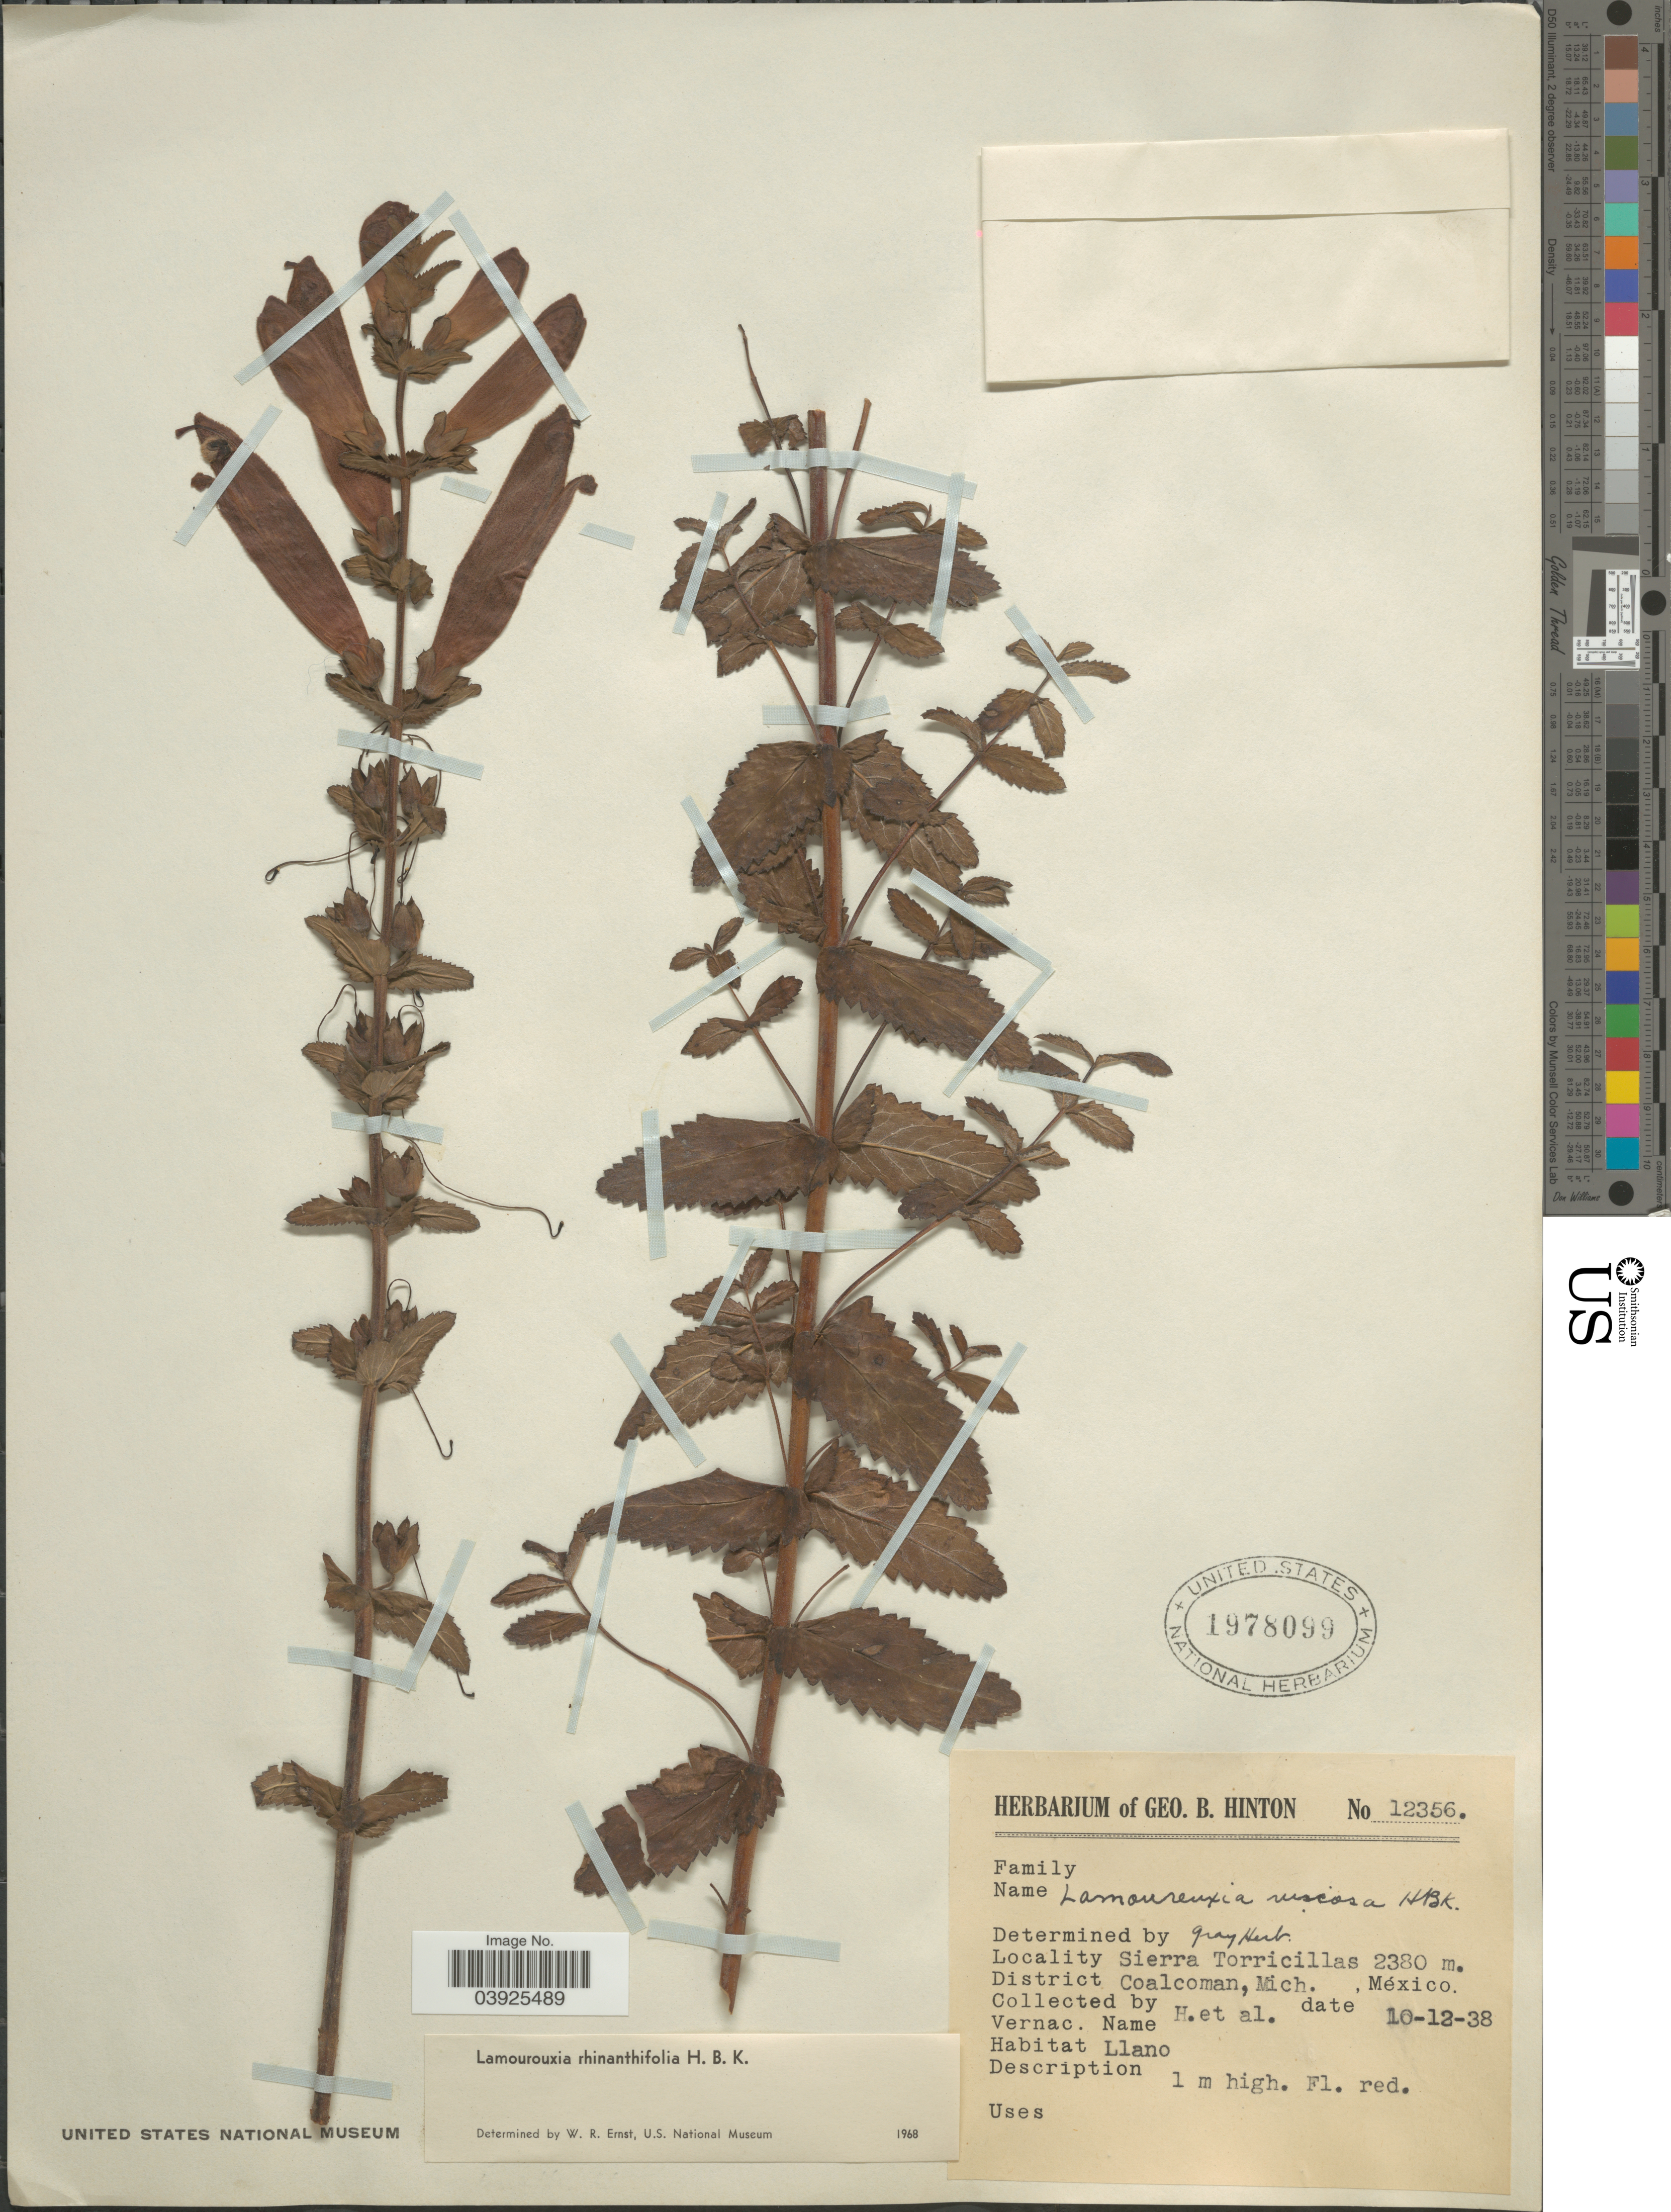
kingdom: Plantae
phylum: Tracheophyta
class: Magnoliopsida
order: Lamiales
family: Orobanchaceae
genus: Lamourouxia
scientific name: Lamourouxia rhinanthifolia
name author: Kunth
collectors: G. B. Hinton & et al.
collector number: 12356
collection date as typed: Transcribed d/m/y: 10/12/38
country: Mexico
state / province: Michoacán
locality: Sierra Torricillas. District Coalcoman.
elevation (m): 2380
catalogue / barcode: US 1978099